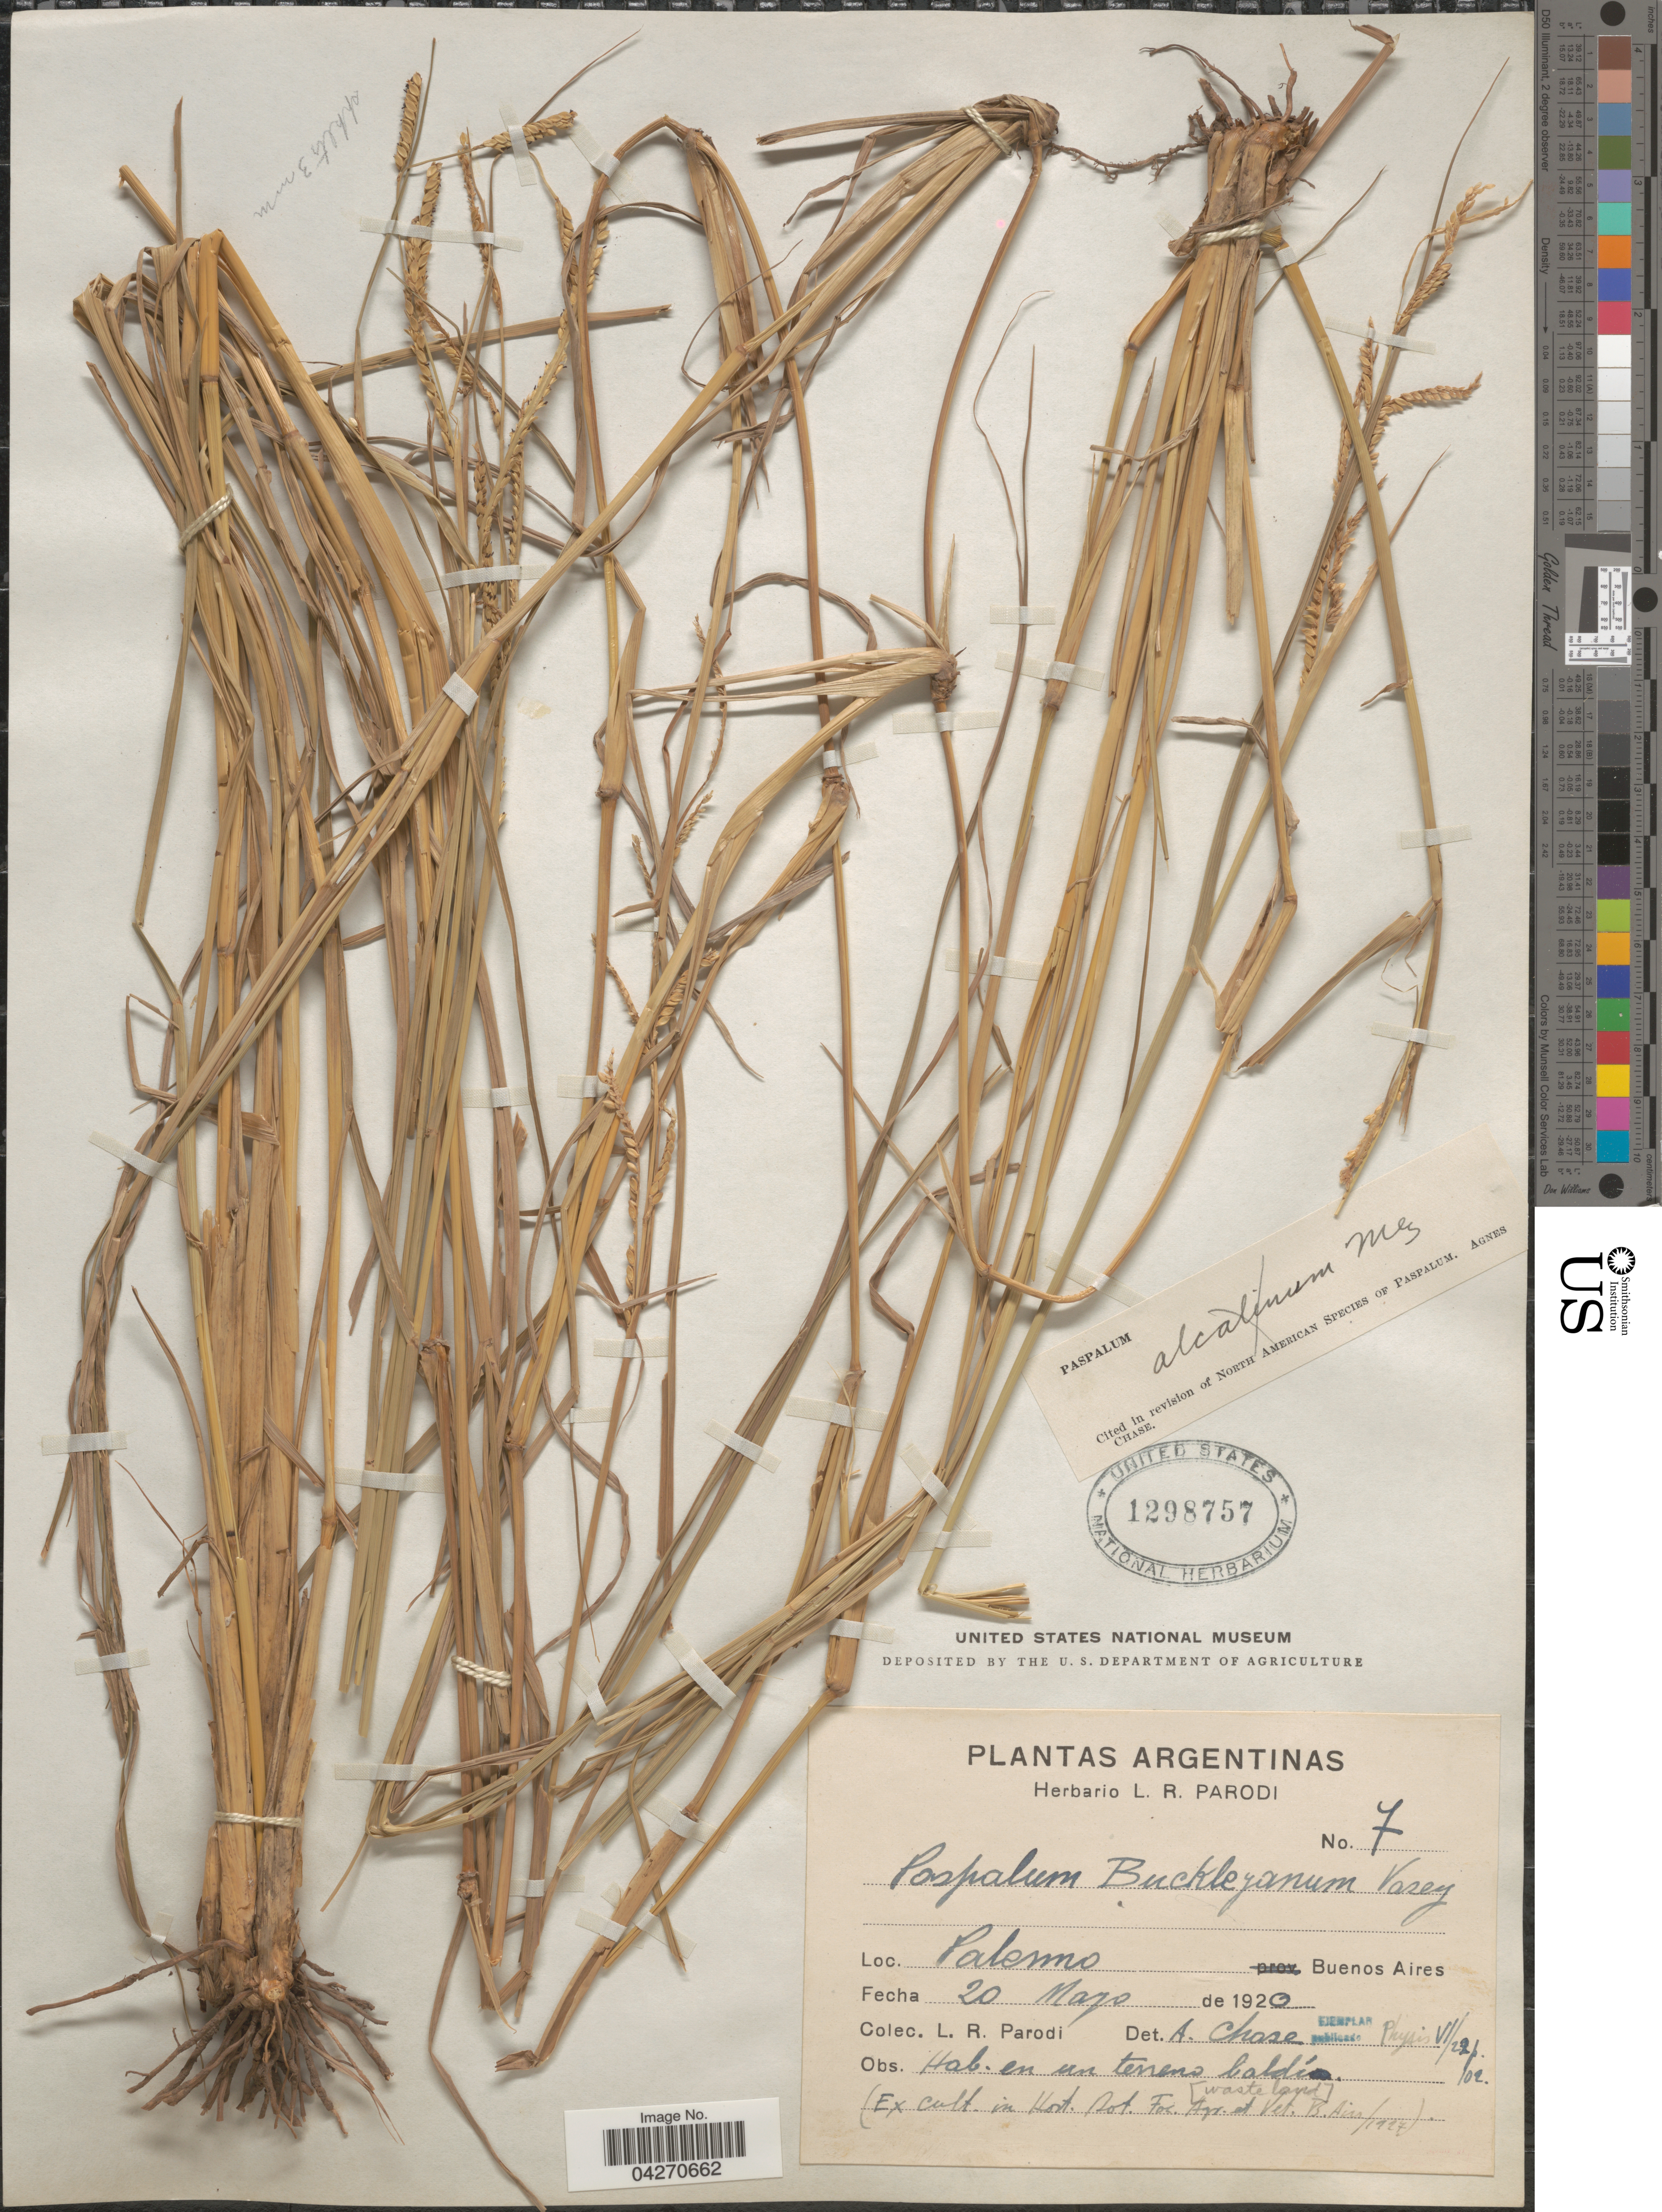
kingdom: Plantae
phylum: Tracheophyta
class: Liliopsida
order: Poales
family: Poaceae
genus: Paspalum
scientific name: Paspalum hartwegianum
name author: E. Fourn.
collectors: L. R. Parodi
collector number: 7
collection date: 1920-05-20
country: Argentina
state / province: Buenos Aires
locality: Palermo.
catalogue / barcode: US 1298757